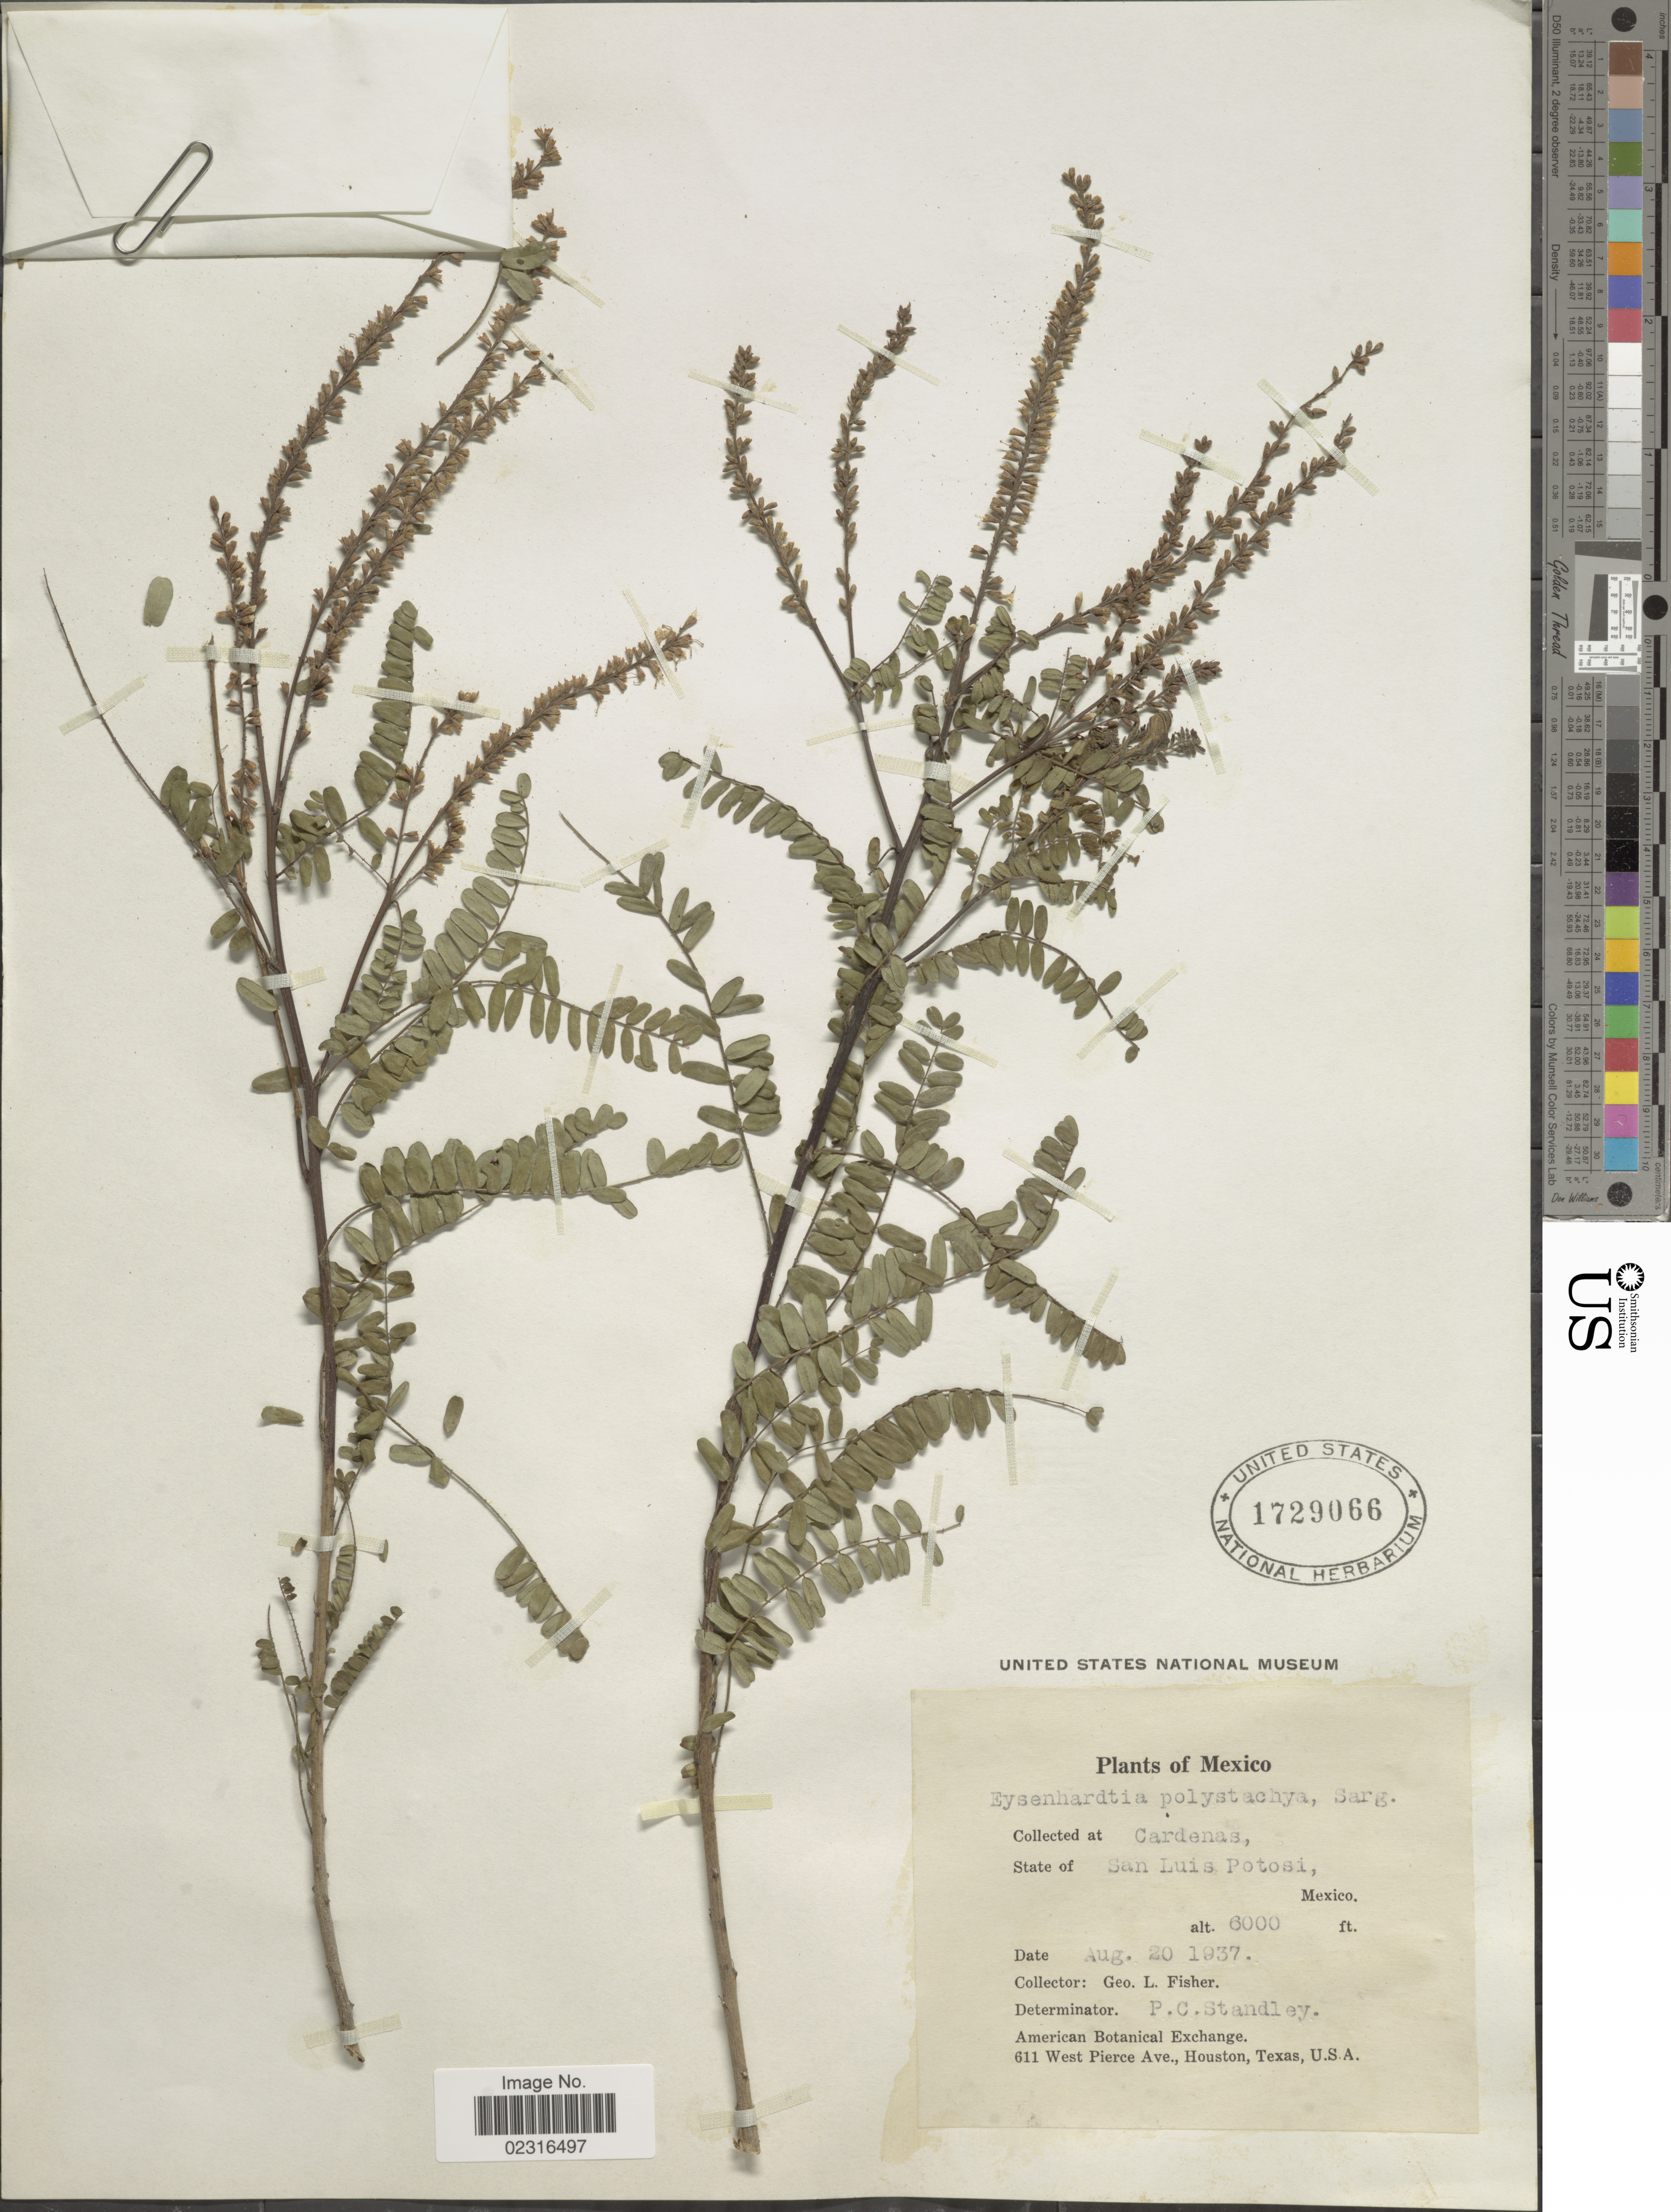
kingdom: Plantae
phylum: Tracheophyta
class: Magnoliopsida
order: Fabales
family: Fabaceae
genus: Eysenhardtia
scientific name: Eysenhardtia polystachya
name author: (Ortega) Sarg.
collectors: G. L. Fisher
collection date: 1937-08-20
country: Mexico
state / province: San Luis Potosí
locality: Cardenas.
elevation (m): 1829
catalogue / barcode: US 1729066